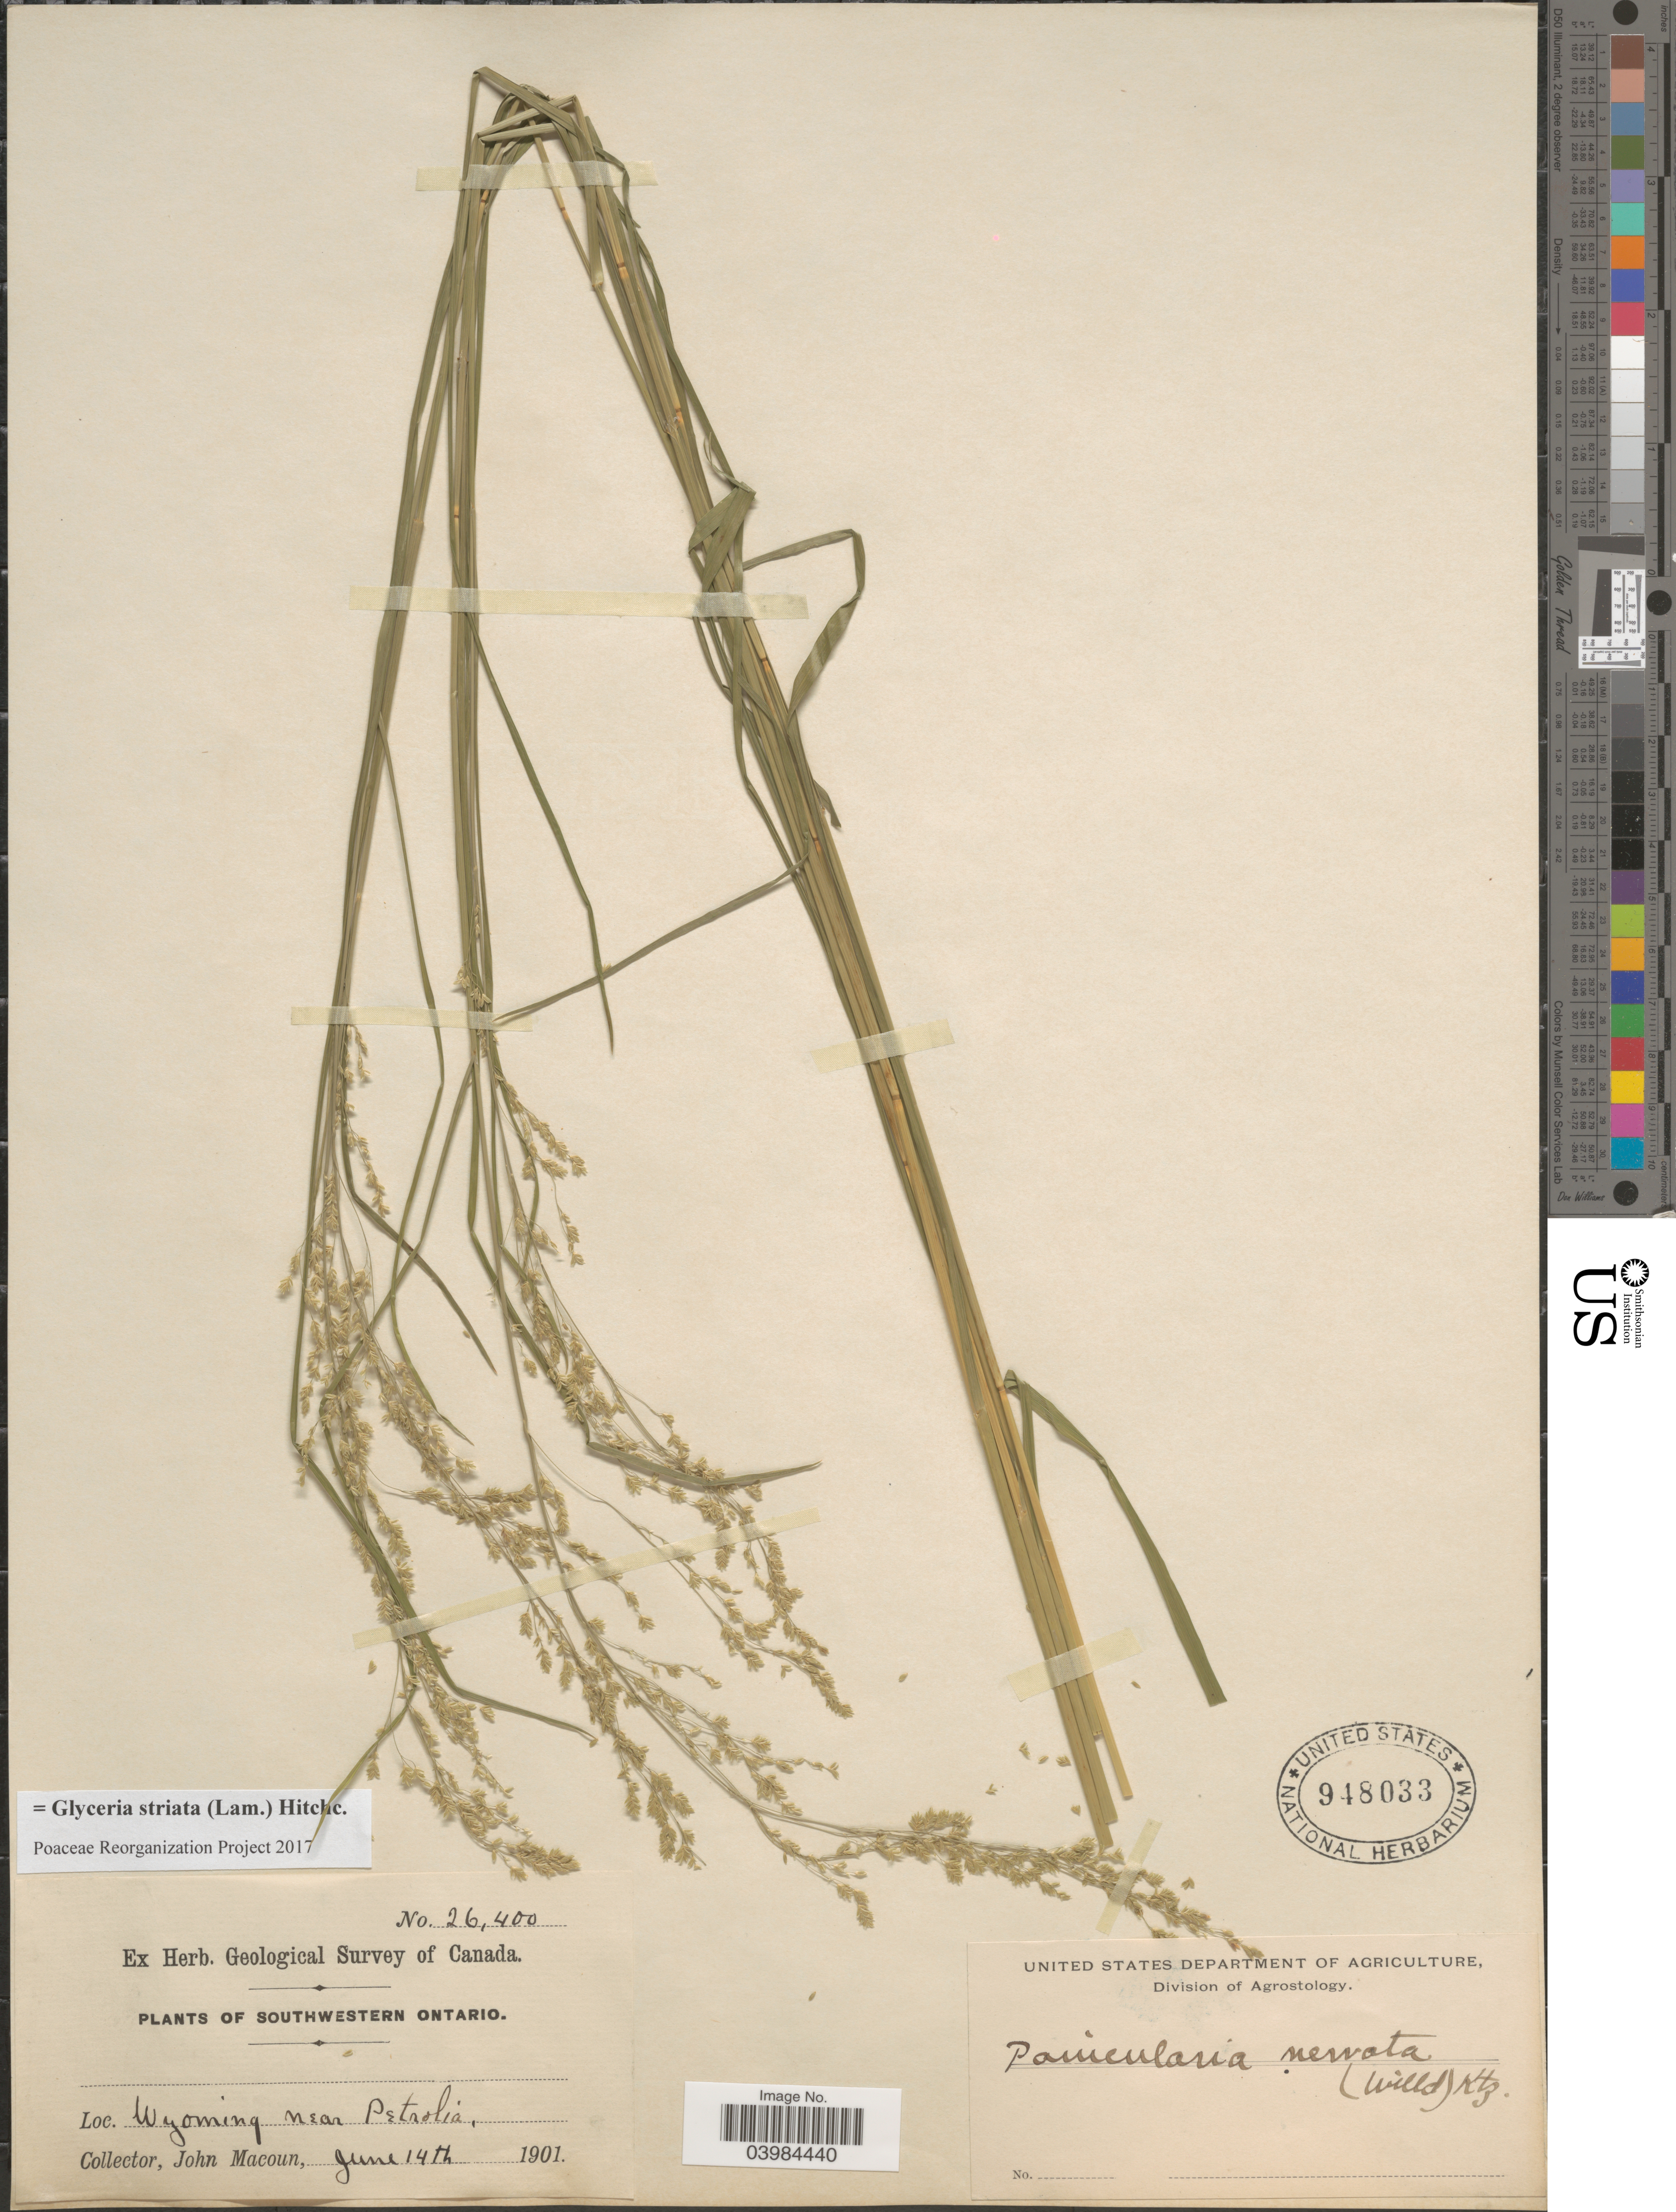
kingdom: Plantae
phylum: Tracheophyta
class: Liliopsida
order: Poales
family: Poaceae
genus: Glyceria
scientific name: Glyceria striata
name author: (Lam.) Hitchc.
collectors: J. Macoun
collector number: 26400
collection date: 1901-06-14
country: Canada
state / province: Ontario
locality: Southwestern Ontario. Wyoming near Petrolia.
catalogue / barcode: US 948033